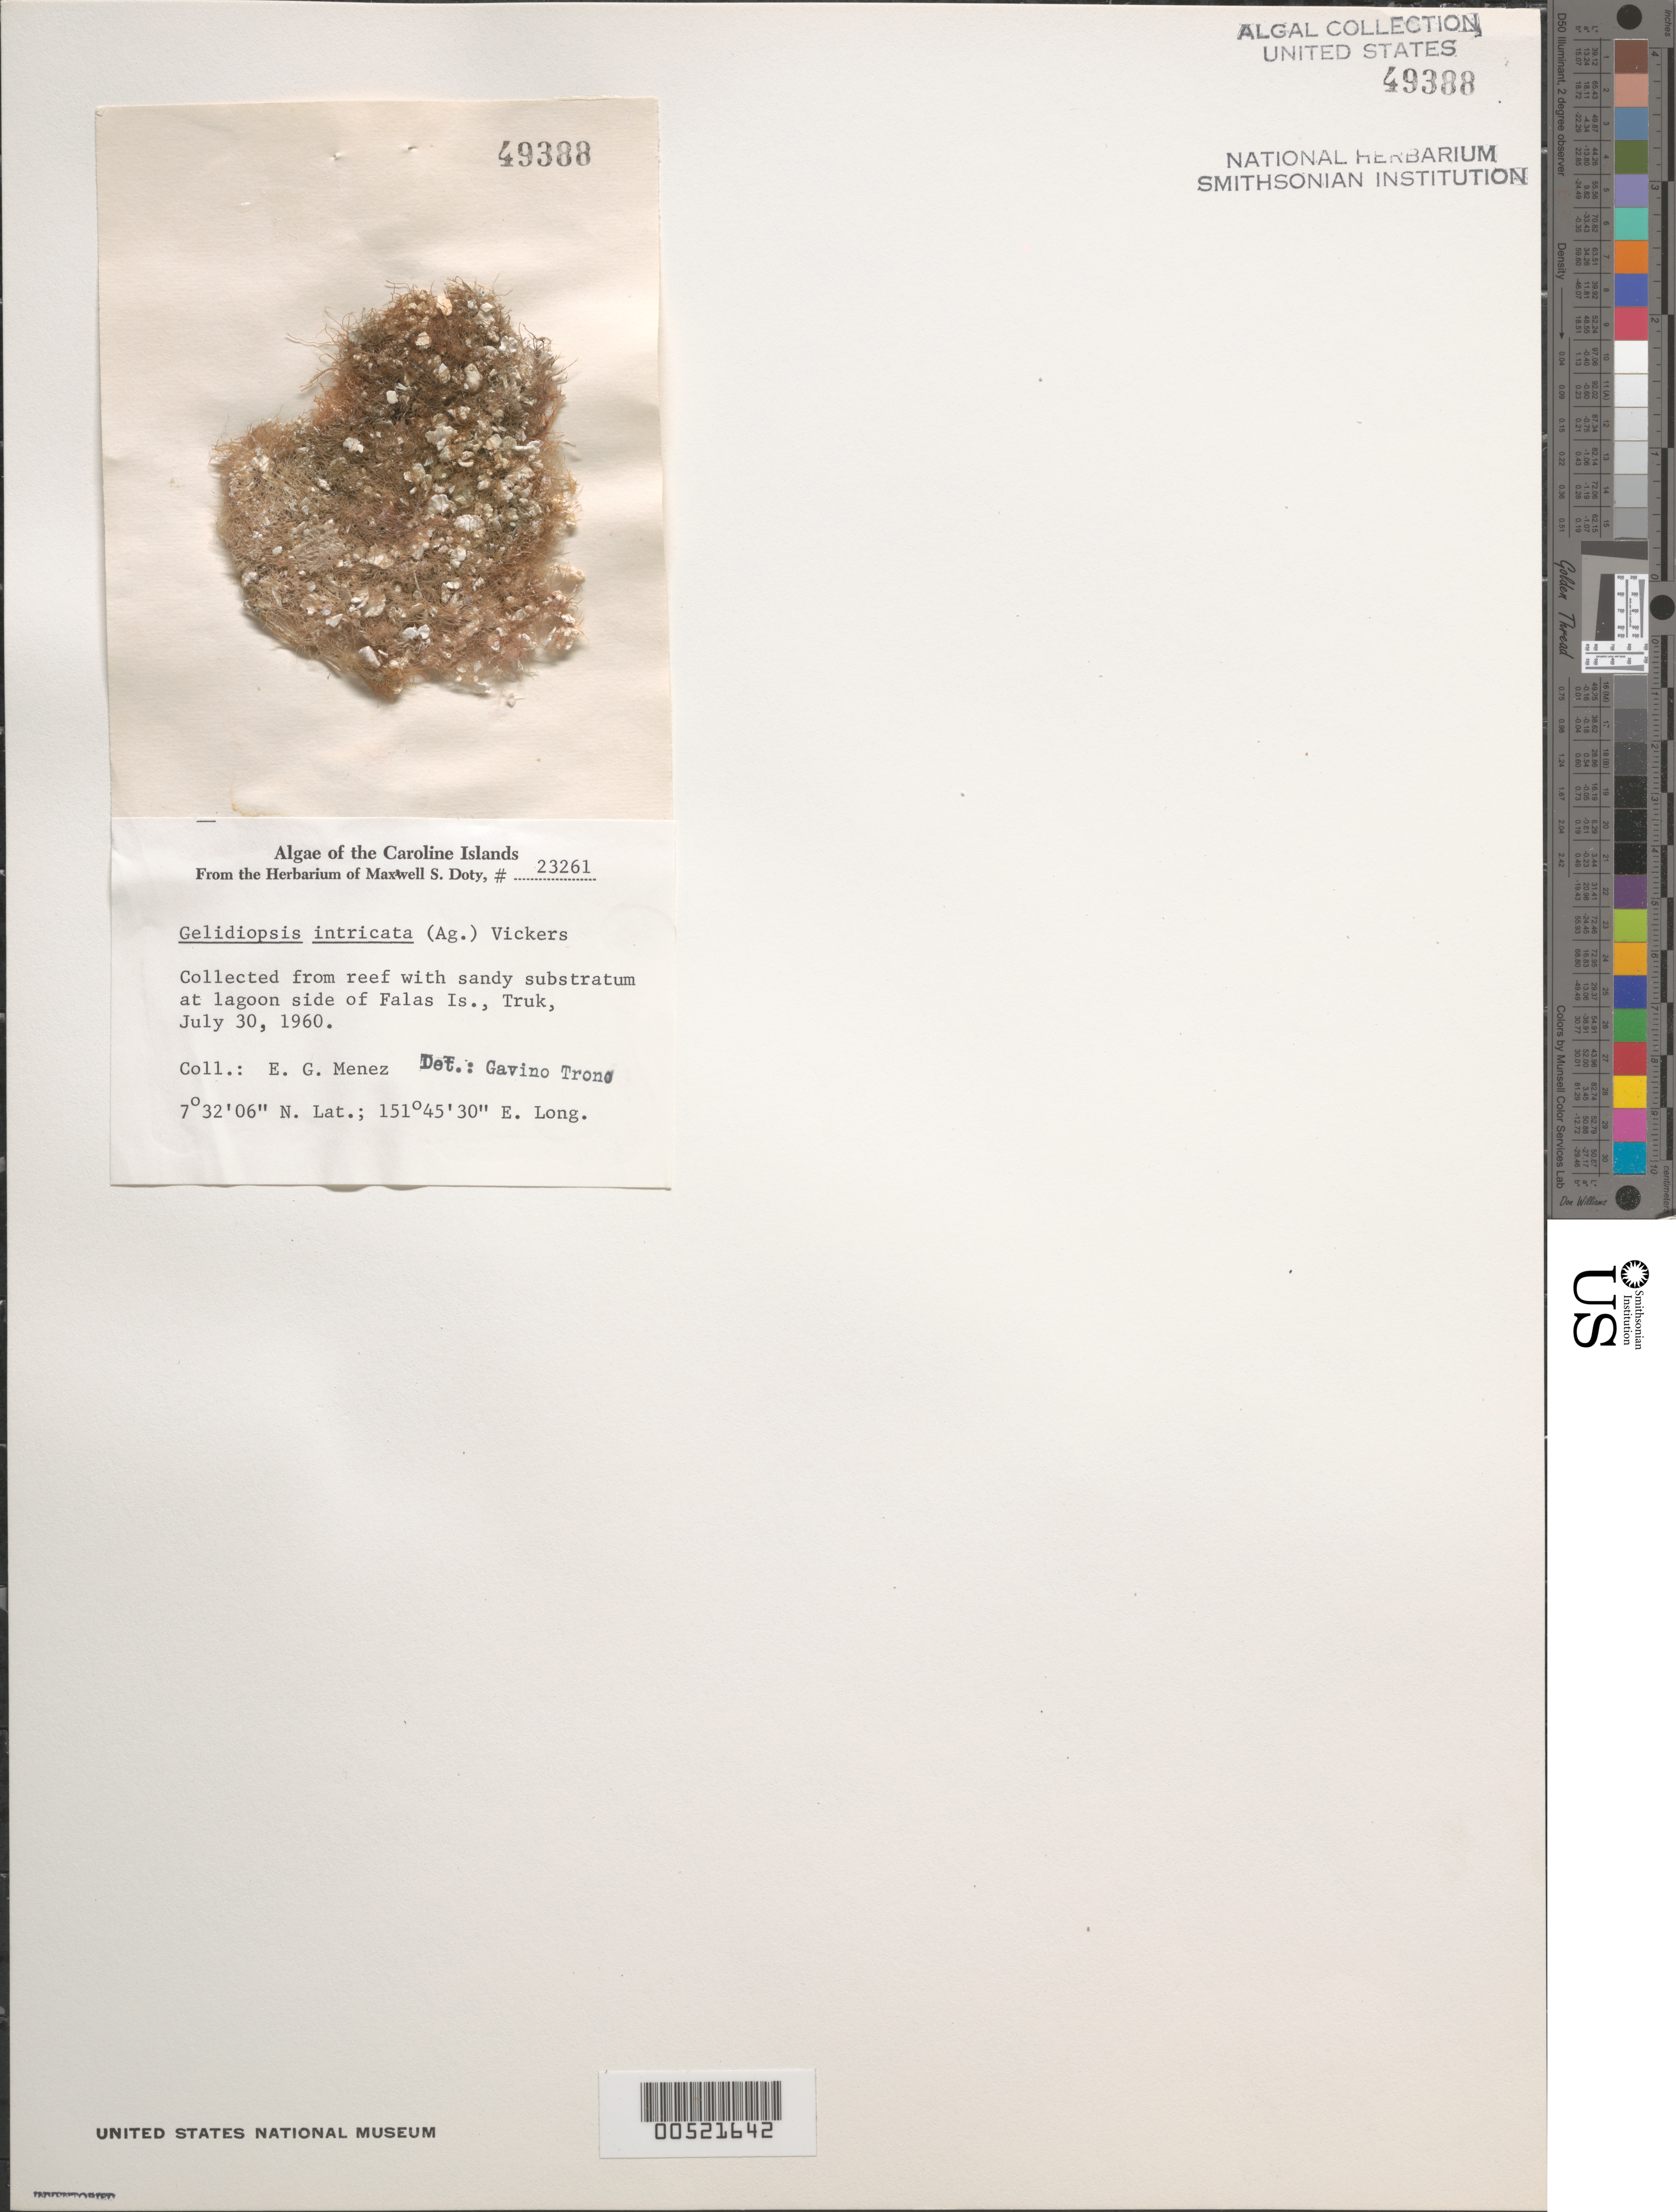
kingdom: Plantae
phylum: Rhodophyta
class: Florideophyceae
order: Rhodymeniales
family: Lomentariaceae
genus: Ceratodictyon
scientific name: Ceratodictyon intricatum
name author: (C. Agardh) R.E. Norris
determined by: Algae name updating Project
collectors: Meñez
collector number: MSD 23261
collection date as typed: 30 Jul 1960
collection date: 1960-07-30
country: Micronesia, Federated States of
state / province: Truk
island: Falas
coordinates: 7 32' 06" N, 151 45' 30" E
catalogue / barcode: US 49388